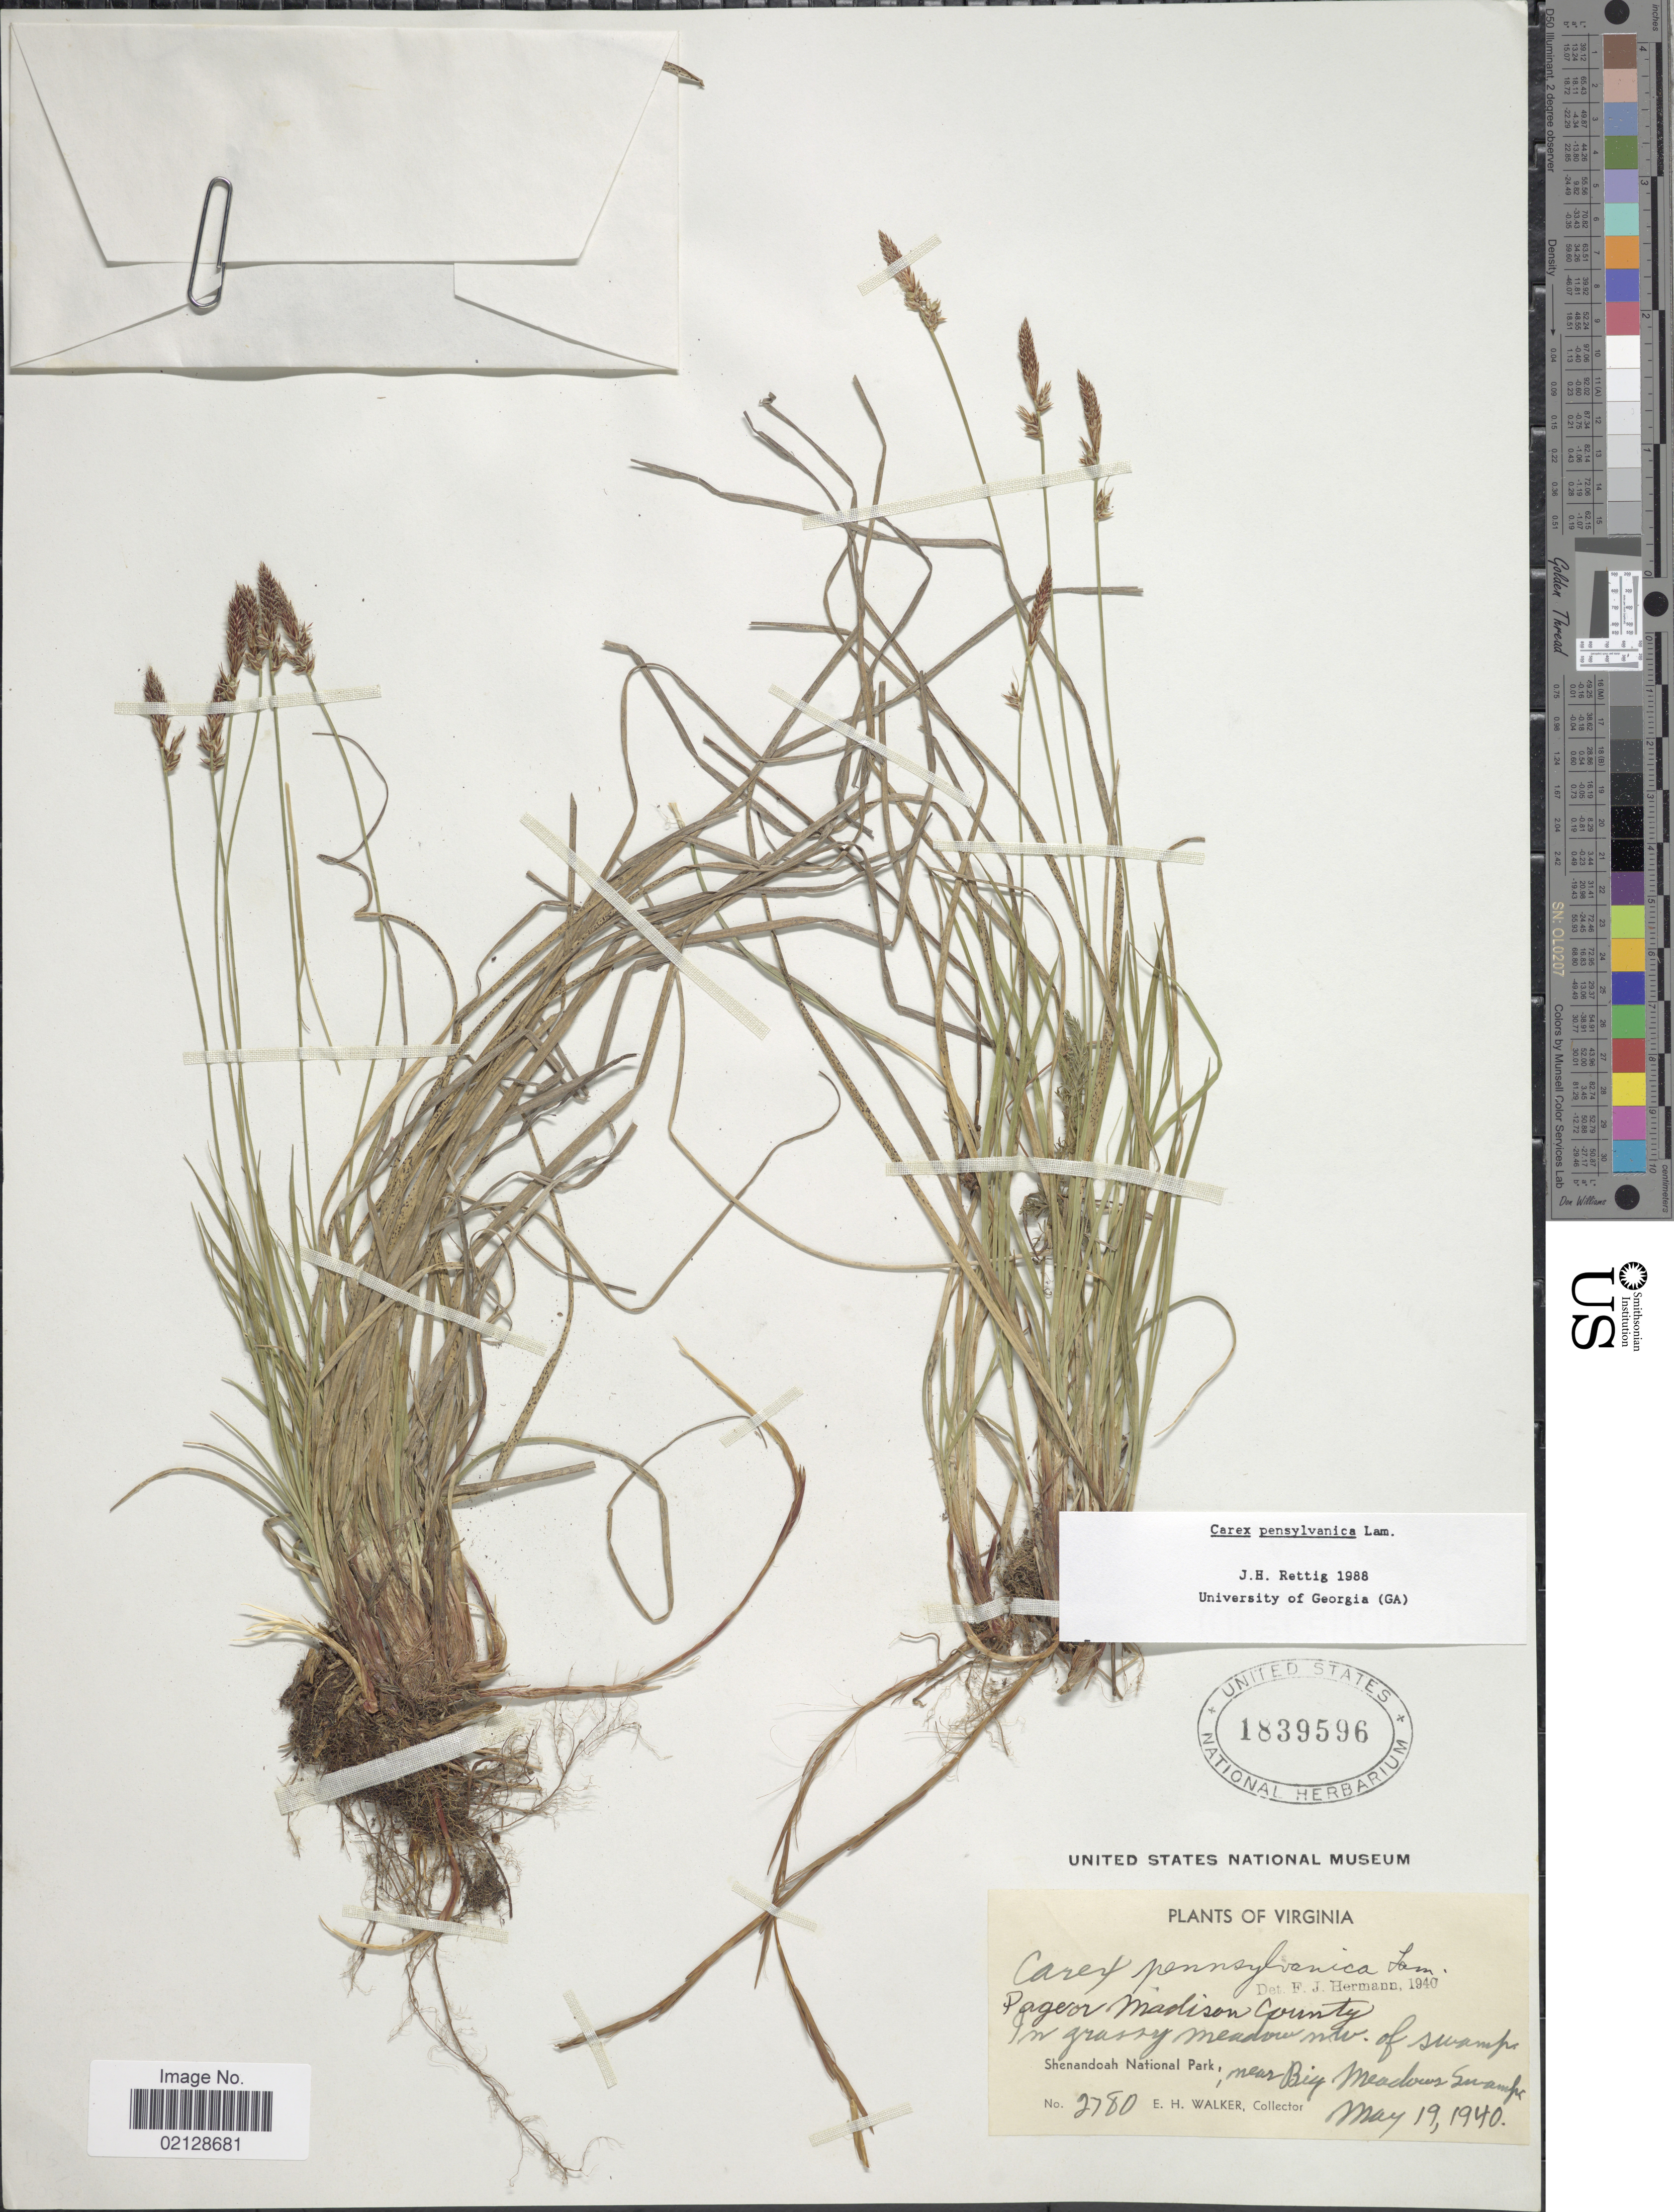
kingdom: Plantae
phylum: Tracheophyta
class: Liliopsida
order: Poales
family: Cyperaceae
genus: Carex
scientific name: Carex pensylvanica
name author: Lam.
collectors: E. H. Walker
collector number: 2780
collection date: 1940-05-19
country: United States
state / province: Virginia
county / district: Madison / Page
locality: Page or Madison County, In grassy meadow n.w. of swamps, Shenandoah National Park: near Bog Meadows Swamps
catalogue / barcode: US 1839596